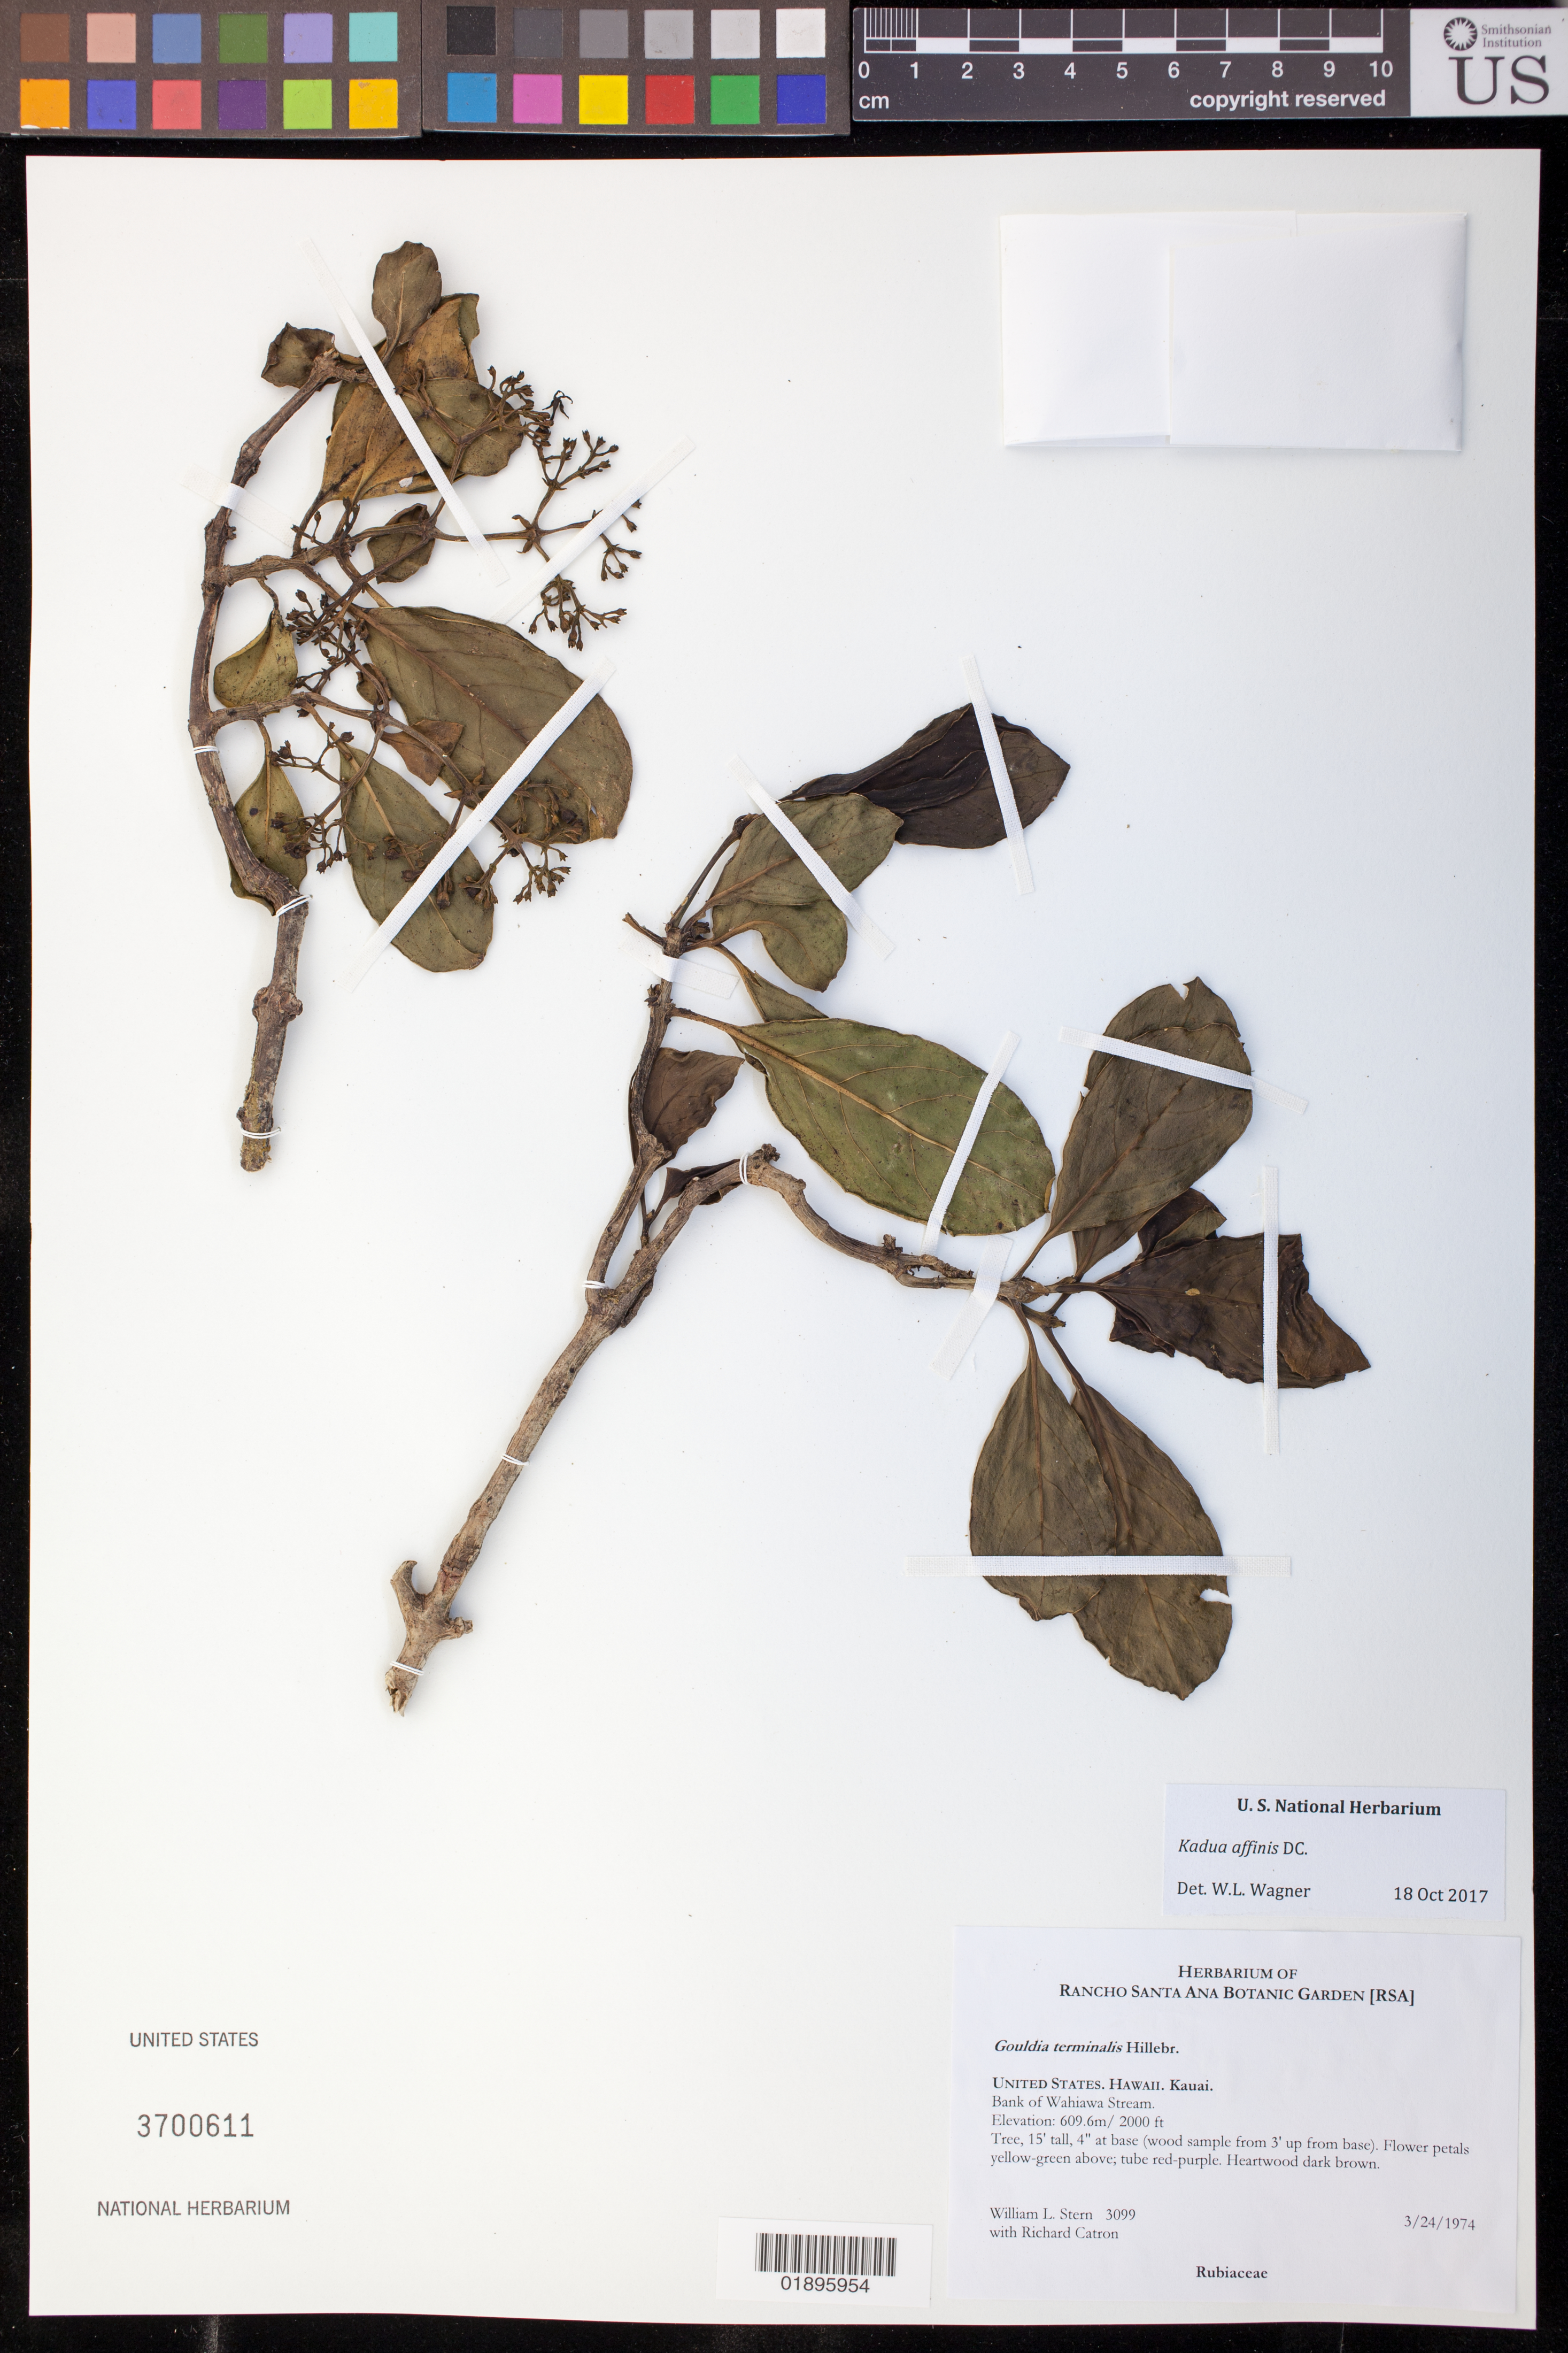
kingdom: Plantae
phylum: Tracheophyta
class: Magnoliopsida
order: Gentianales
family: Rubiaceae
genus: Kadua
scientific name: Kadua affinis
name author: DC.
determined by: Wagner, W. L., (BOT), Smithsonian Institution - National Museum of Natural History (UNITED STATES)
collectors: W. L. Stern & R. Catron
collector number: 3099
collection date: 1974-03-24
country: United States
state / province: Hawaii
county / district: Kauai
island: Kaua'i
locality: Bank of Wahiawa Stream.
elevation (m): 610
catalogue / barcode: US 3700611